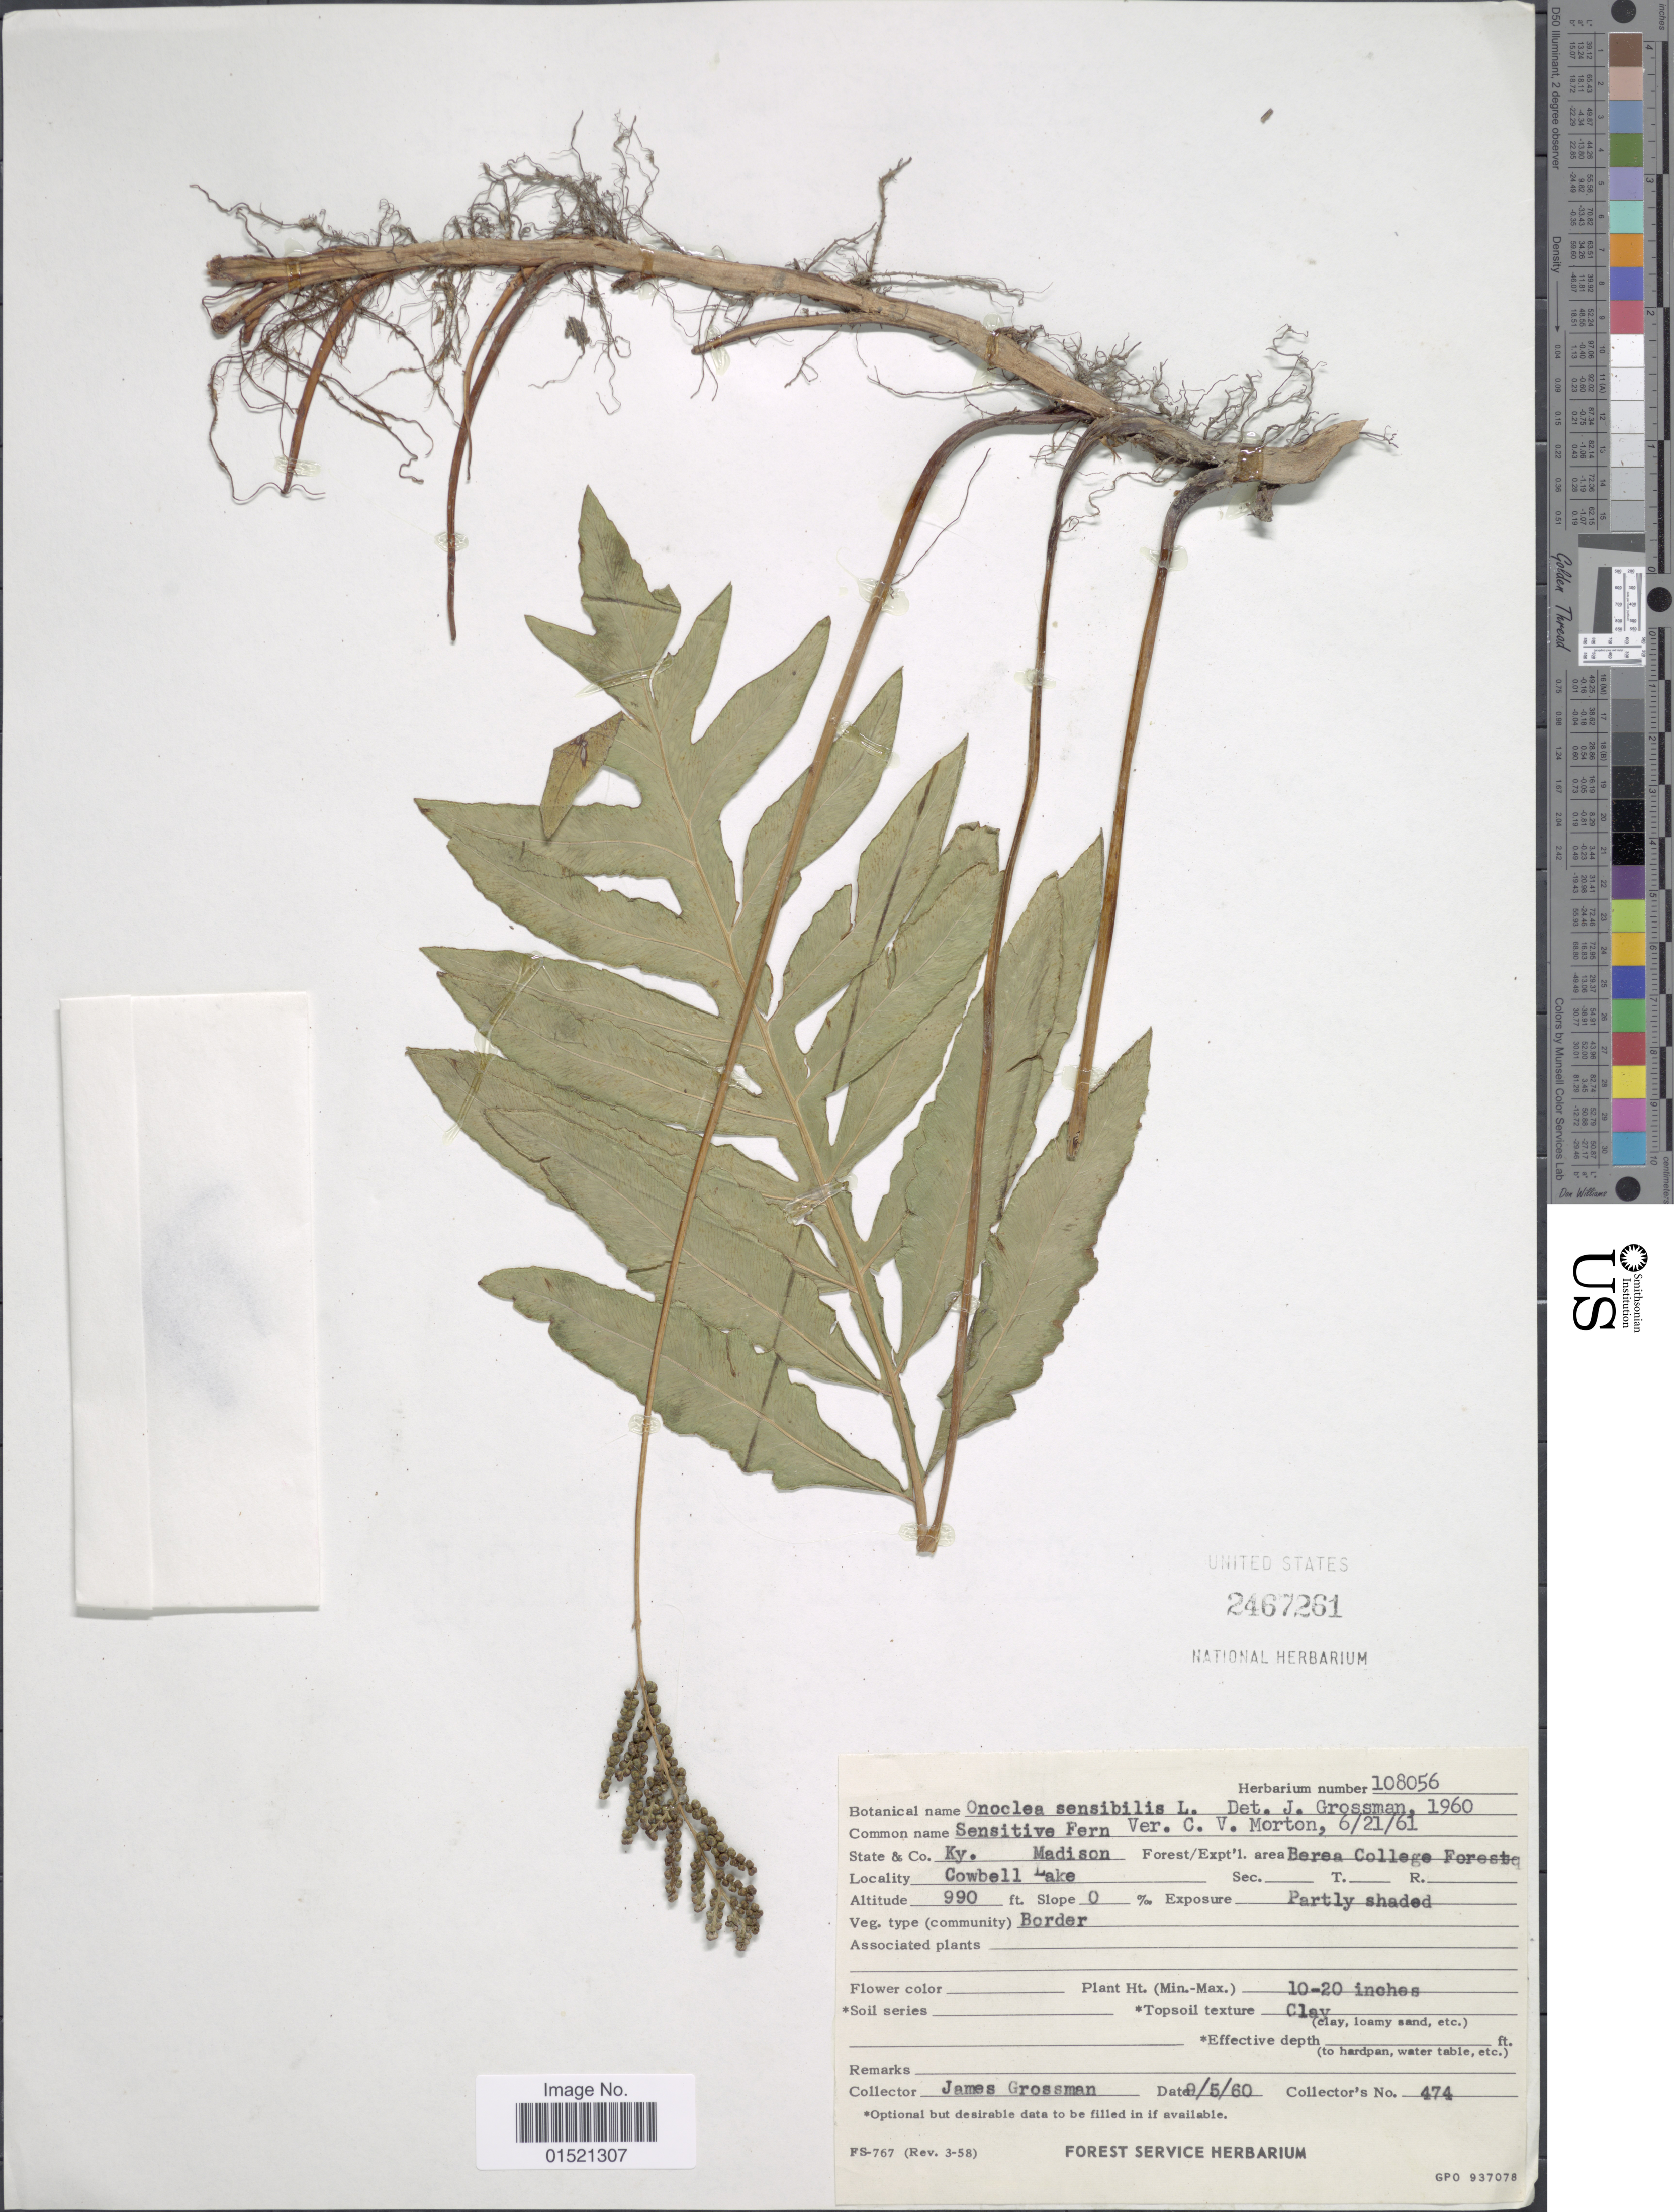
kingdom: Plantae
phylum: Tracheophyta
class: Polypodiopsida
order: Polypodiales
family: Onocleaceae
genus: Onoclea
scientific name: Onoclea sensibilis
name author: L.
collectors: J. Grossman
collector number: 474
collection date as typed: Transcribed d/m/y: 5/9/60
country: United States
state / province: Kentucky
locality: Madison, Barea College Forested, Cowbell Lake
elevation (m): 302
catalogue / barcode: US 2467261